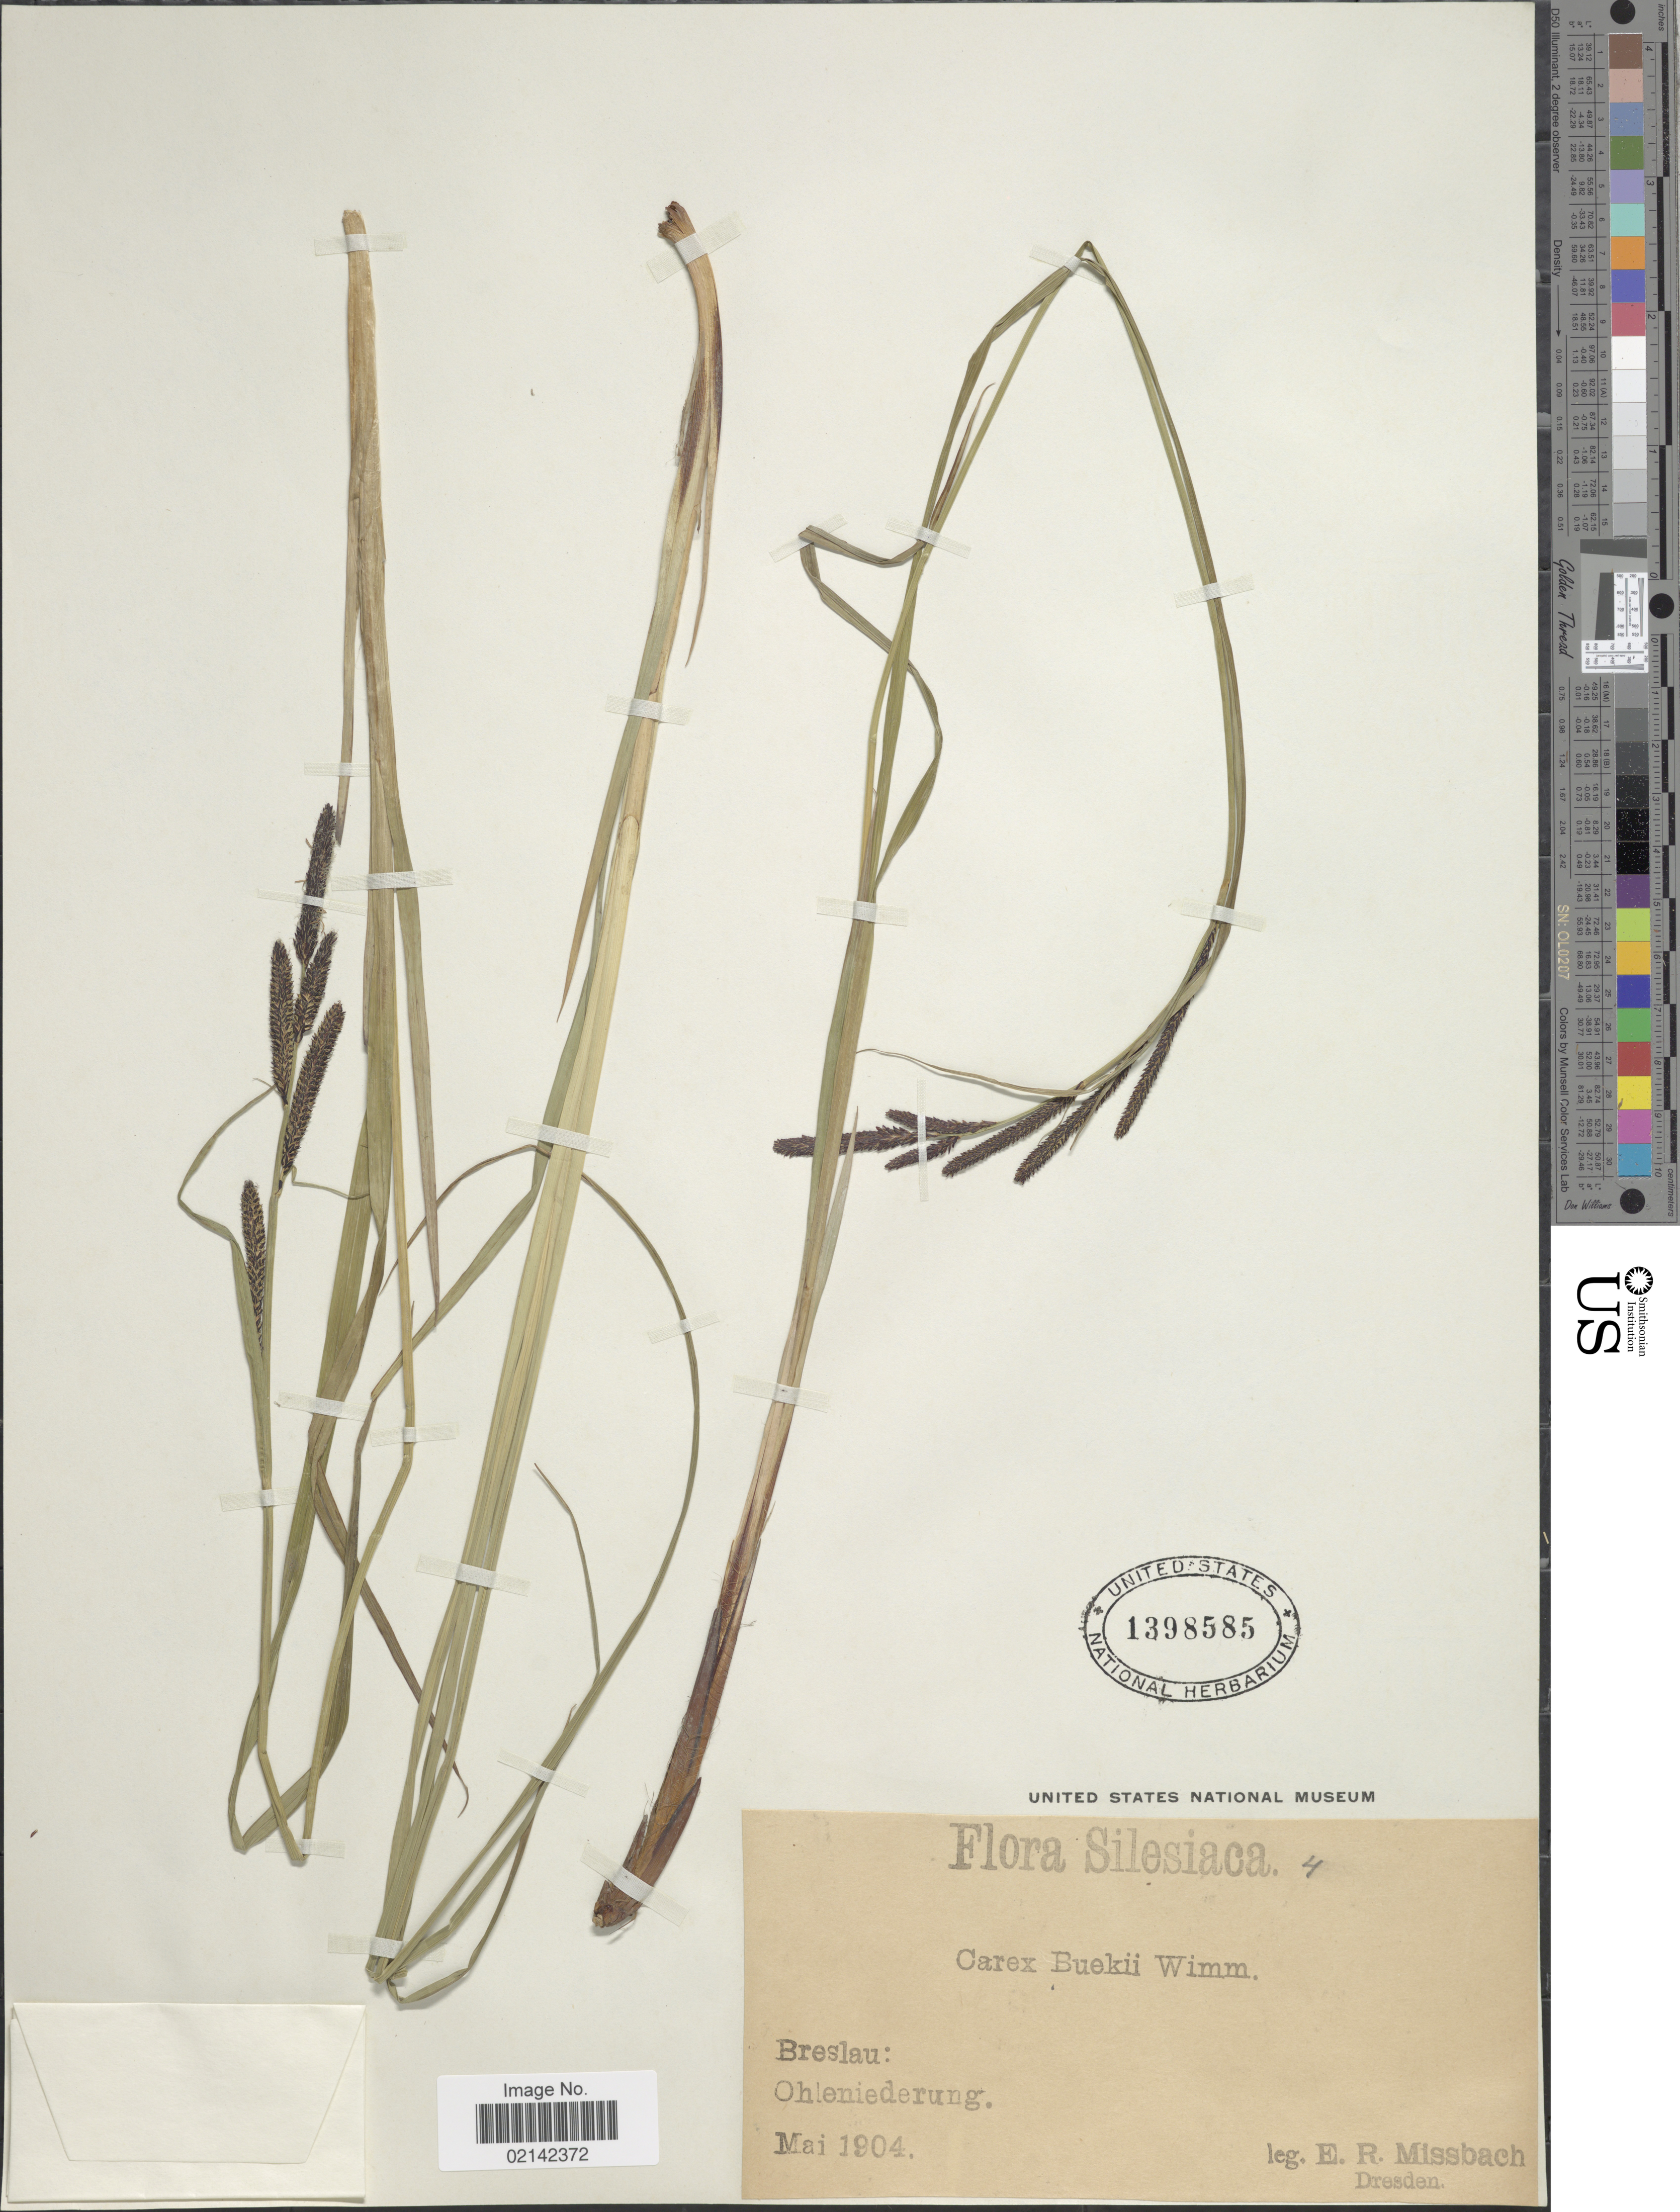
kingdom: Plantae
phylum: Tracheophyta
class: Liliopsida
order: Poales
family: Cyperaceae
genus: Carex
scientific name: Carex buekii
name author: Wimm.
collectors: E. Missbach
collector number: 4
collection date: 1904-05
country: Poland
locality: Silesiaca. Breslau: Ohleniederung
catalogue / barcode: US 1398585